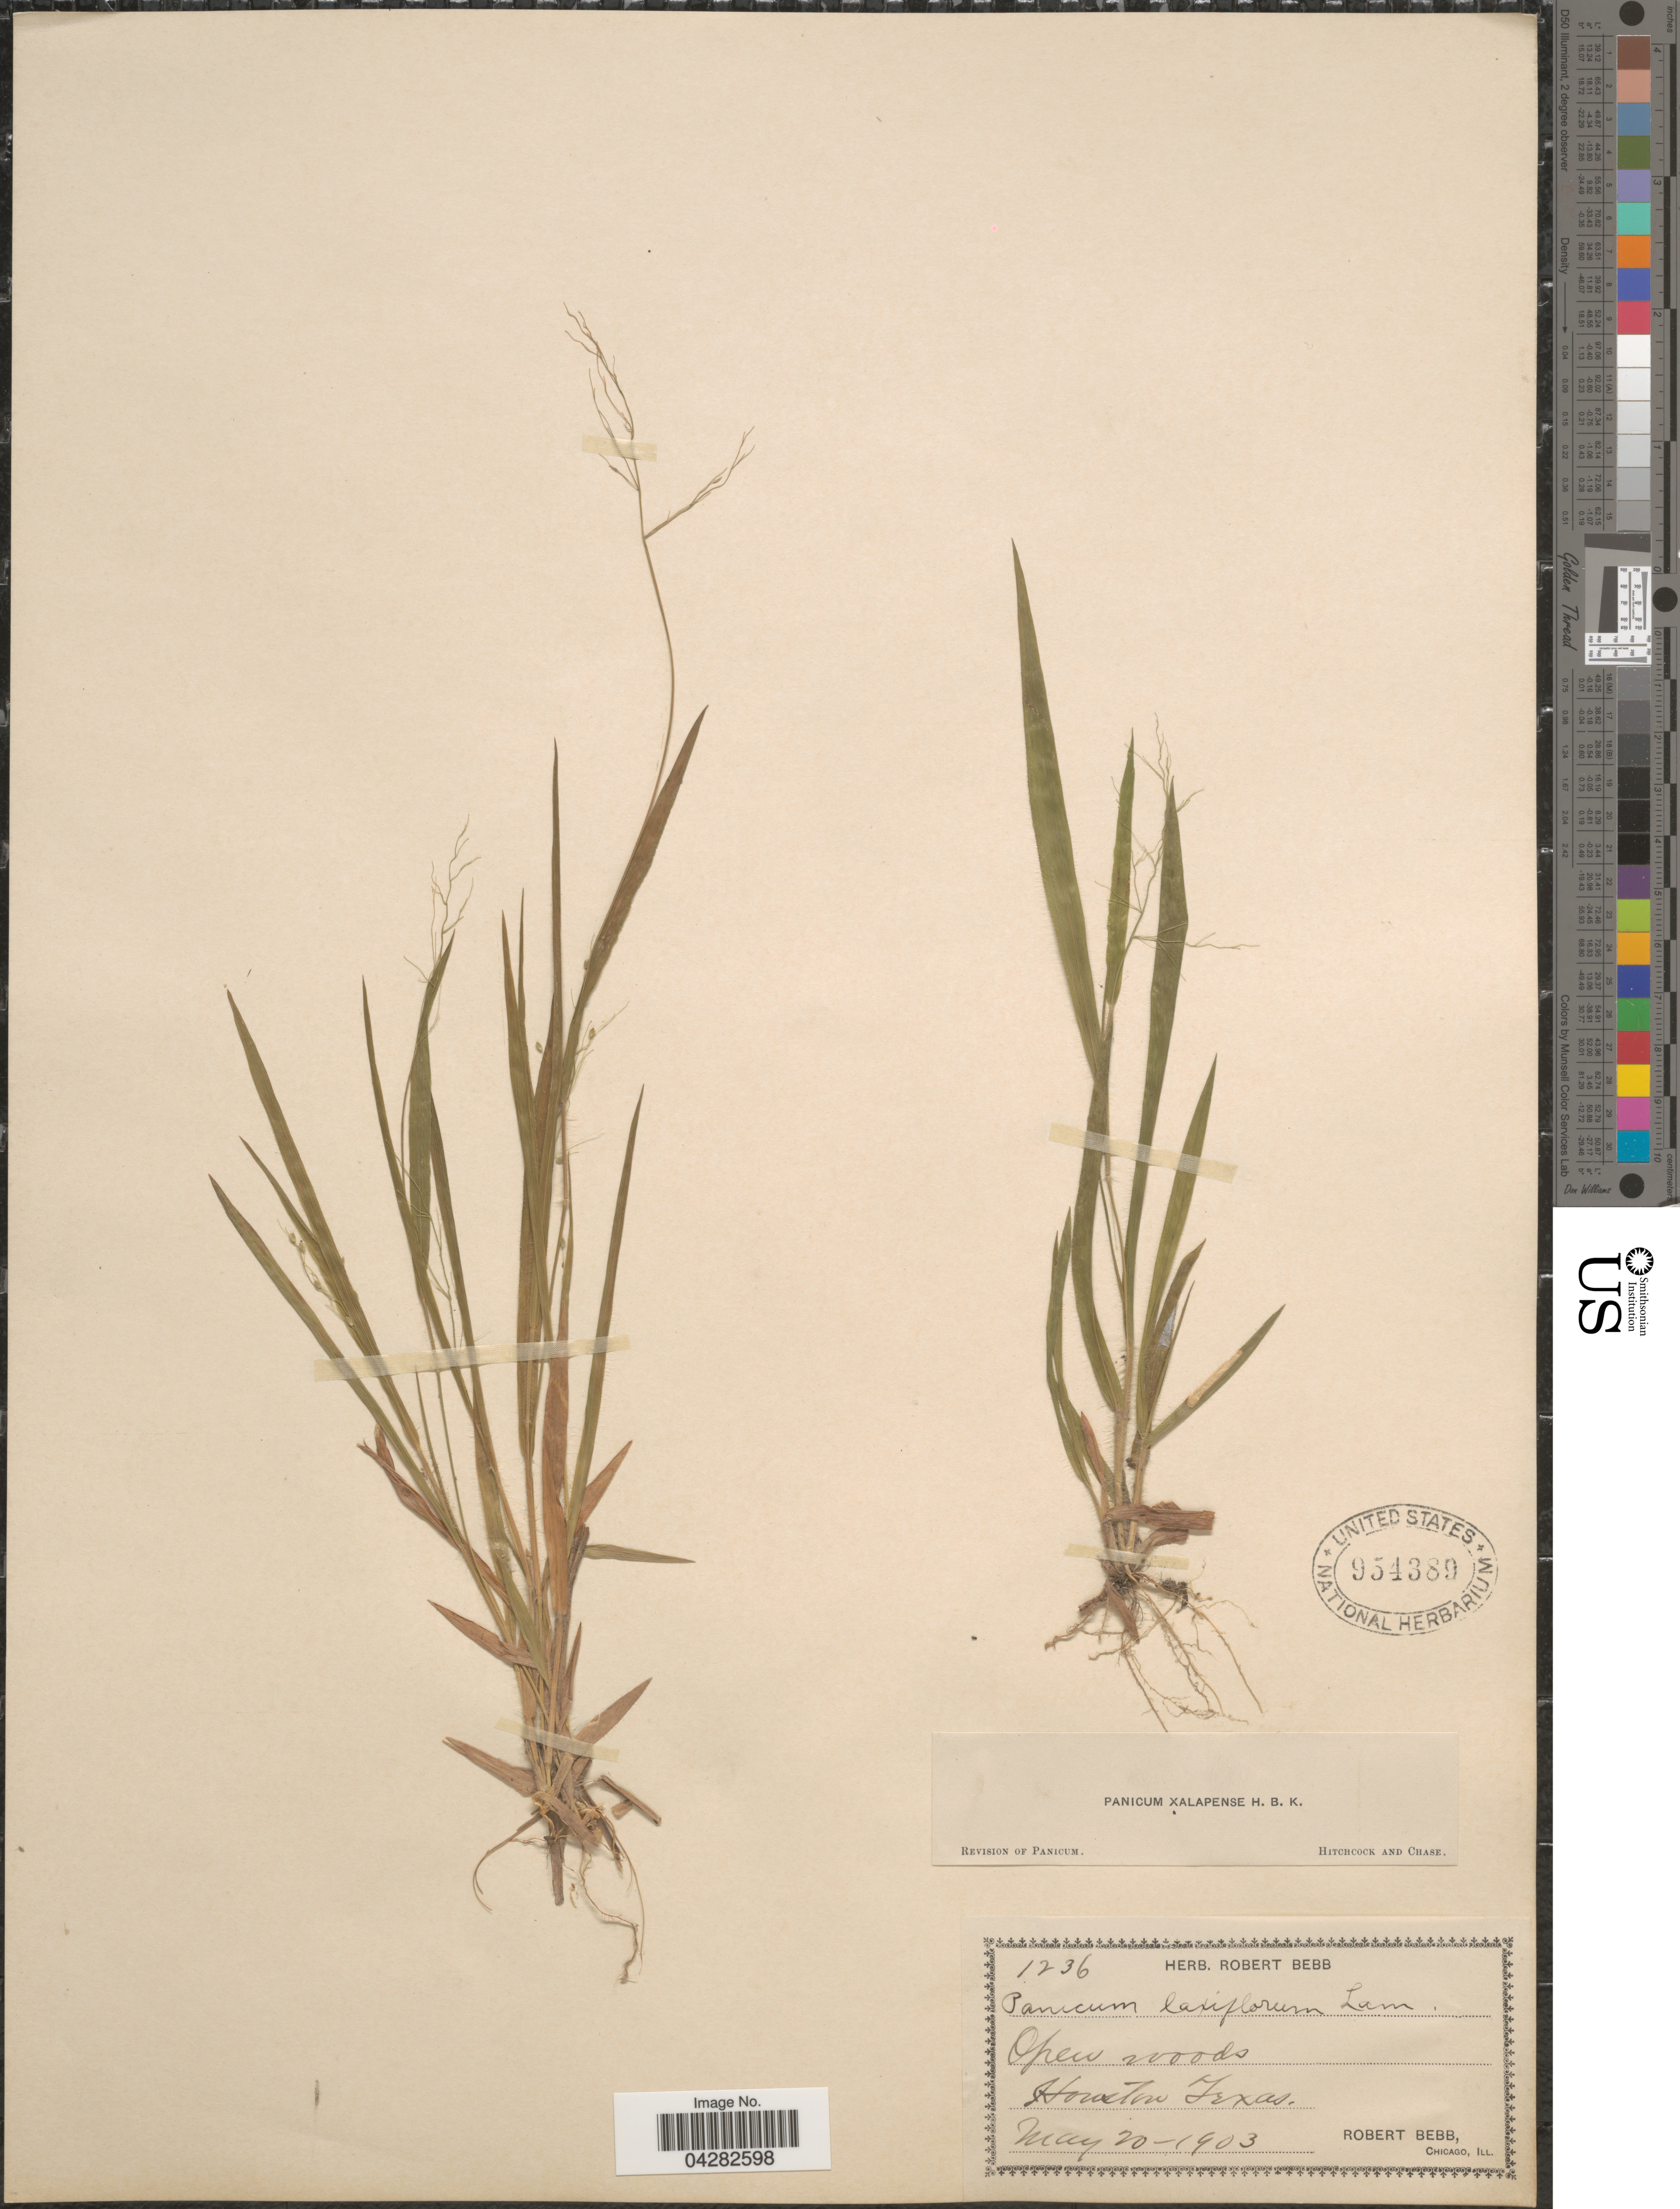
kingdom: Plantae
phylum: Tracheophyta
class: Liliopsida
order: Poales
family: Poaceae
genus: Dichanthelium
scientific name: Dichanthelium laxiflorum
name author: (Lam.) Gould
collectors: R. Bebb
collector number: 1236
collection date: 1903-05-20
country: United States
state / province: Texas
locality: Houston.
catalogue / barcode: US 954389